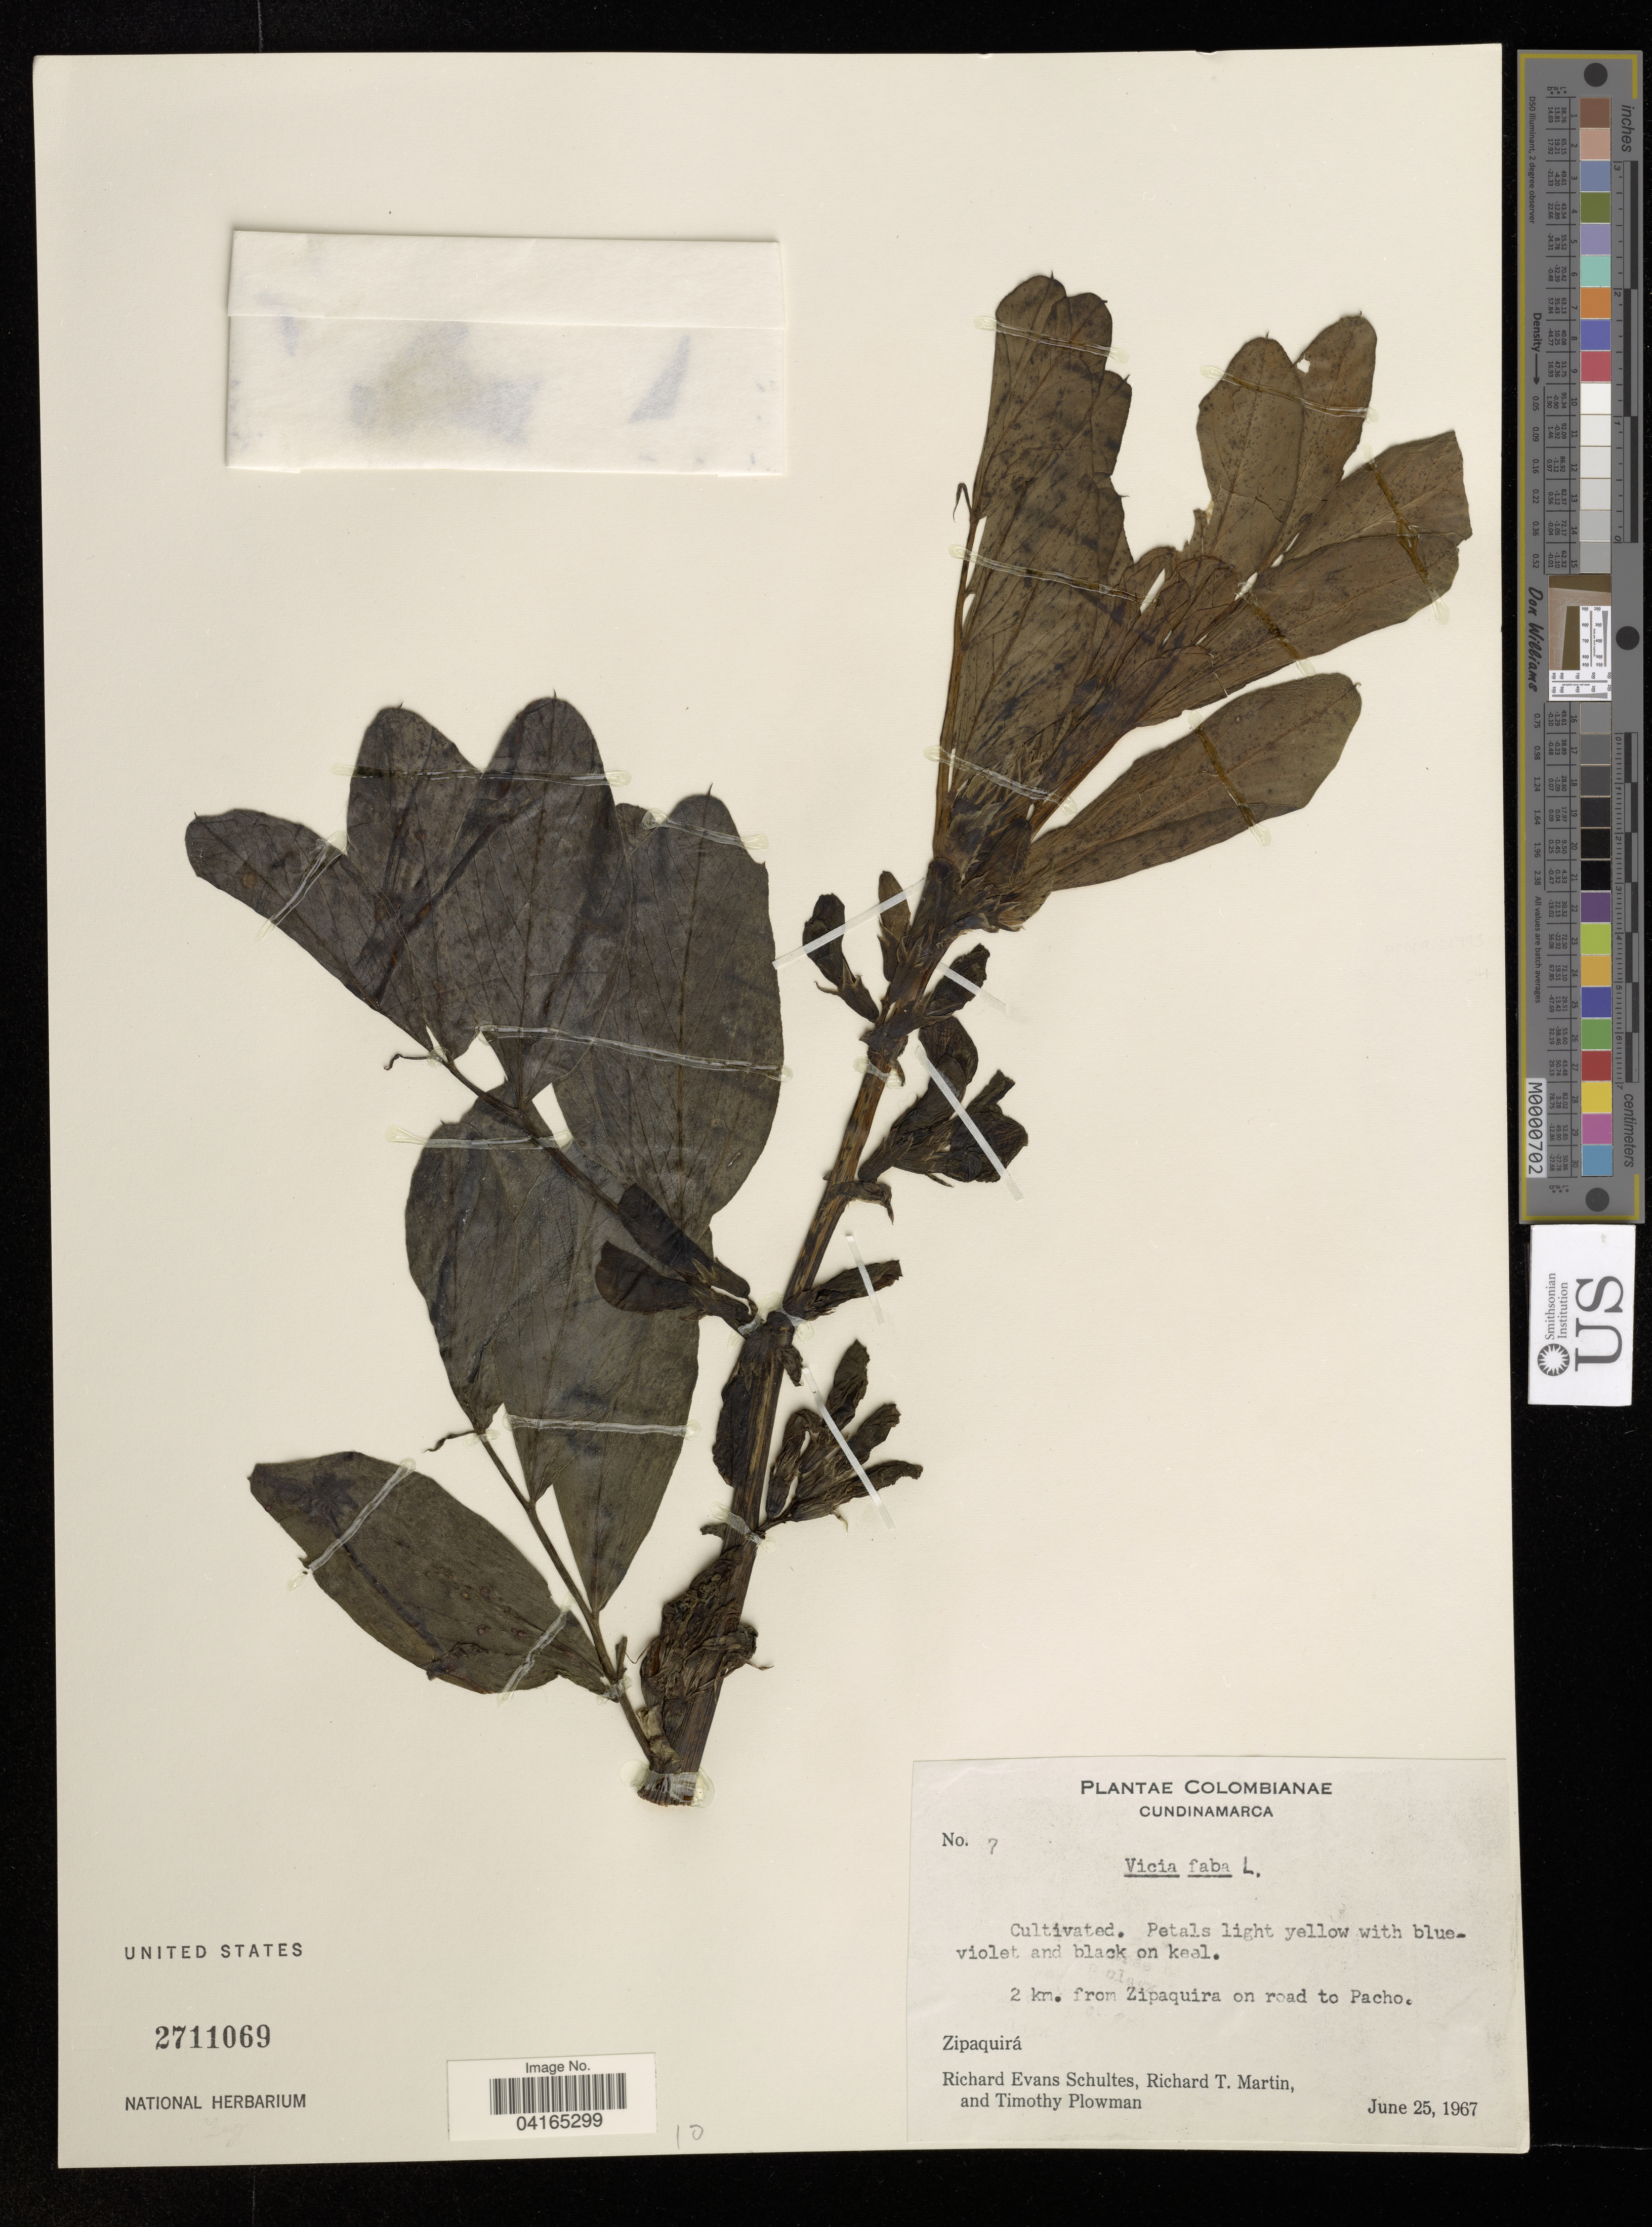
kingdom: Plantae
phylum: Tracheophyta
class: Magnoliopsida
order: Fabales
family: Fabaceae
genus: Vicia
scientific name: Vicia faba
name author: L.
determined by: Hechenleitner, Paulina, RBG Edinburgh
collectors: R. Schultes, R. T. Martin & T. Plowman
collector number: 7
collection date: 1967-06-25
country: Colombia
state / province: Cundinamarca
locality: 2 km. from Zipaquira on road to Pacho.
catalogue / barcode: US 2711069